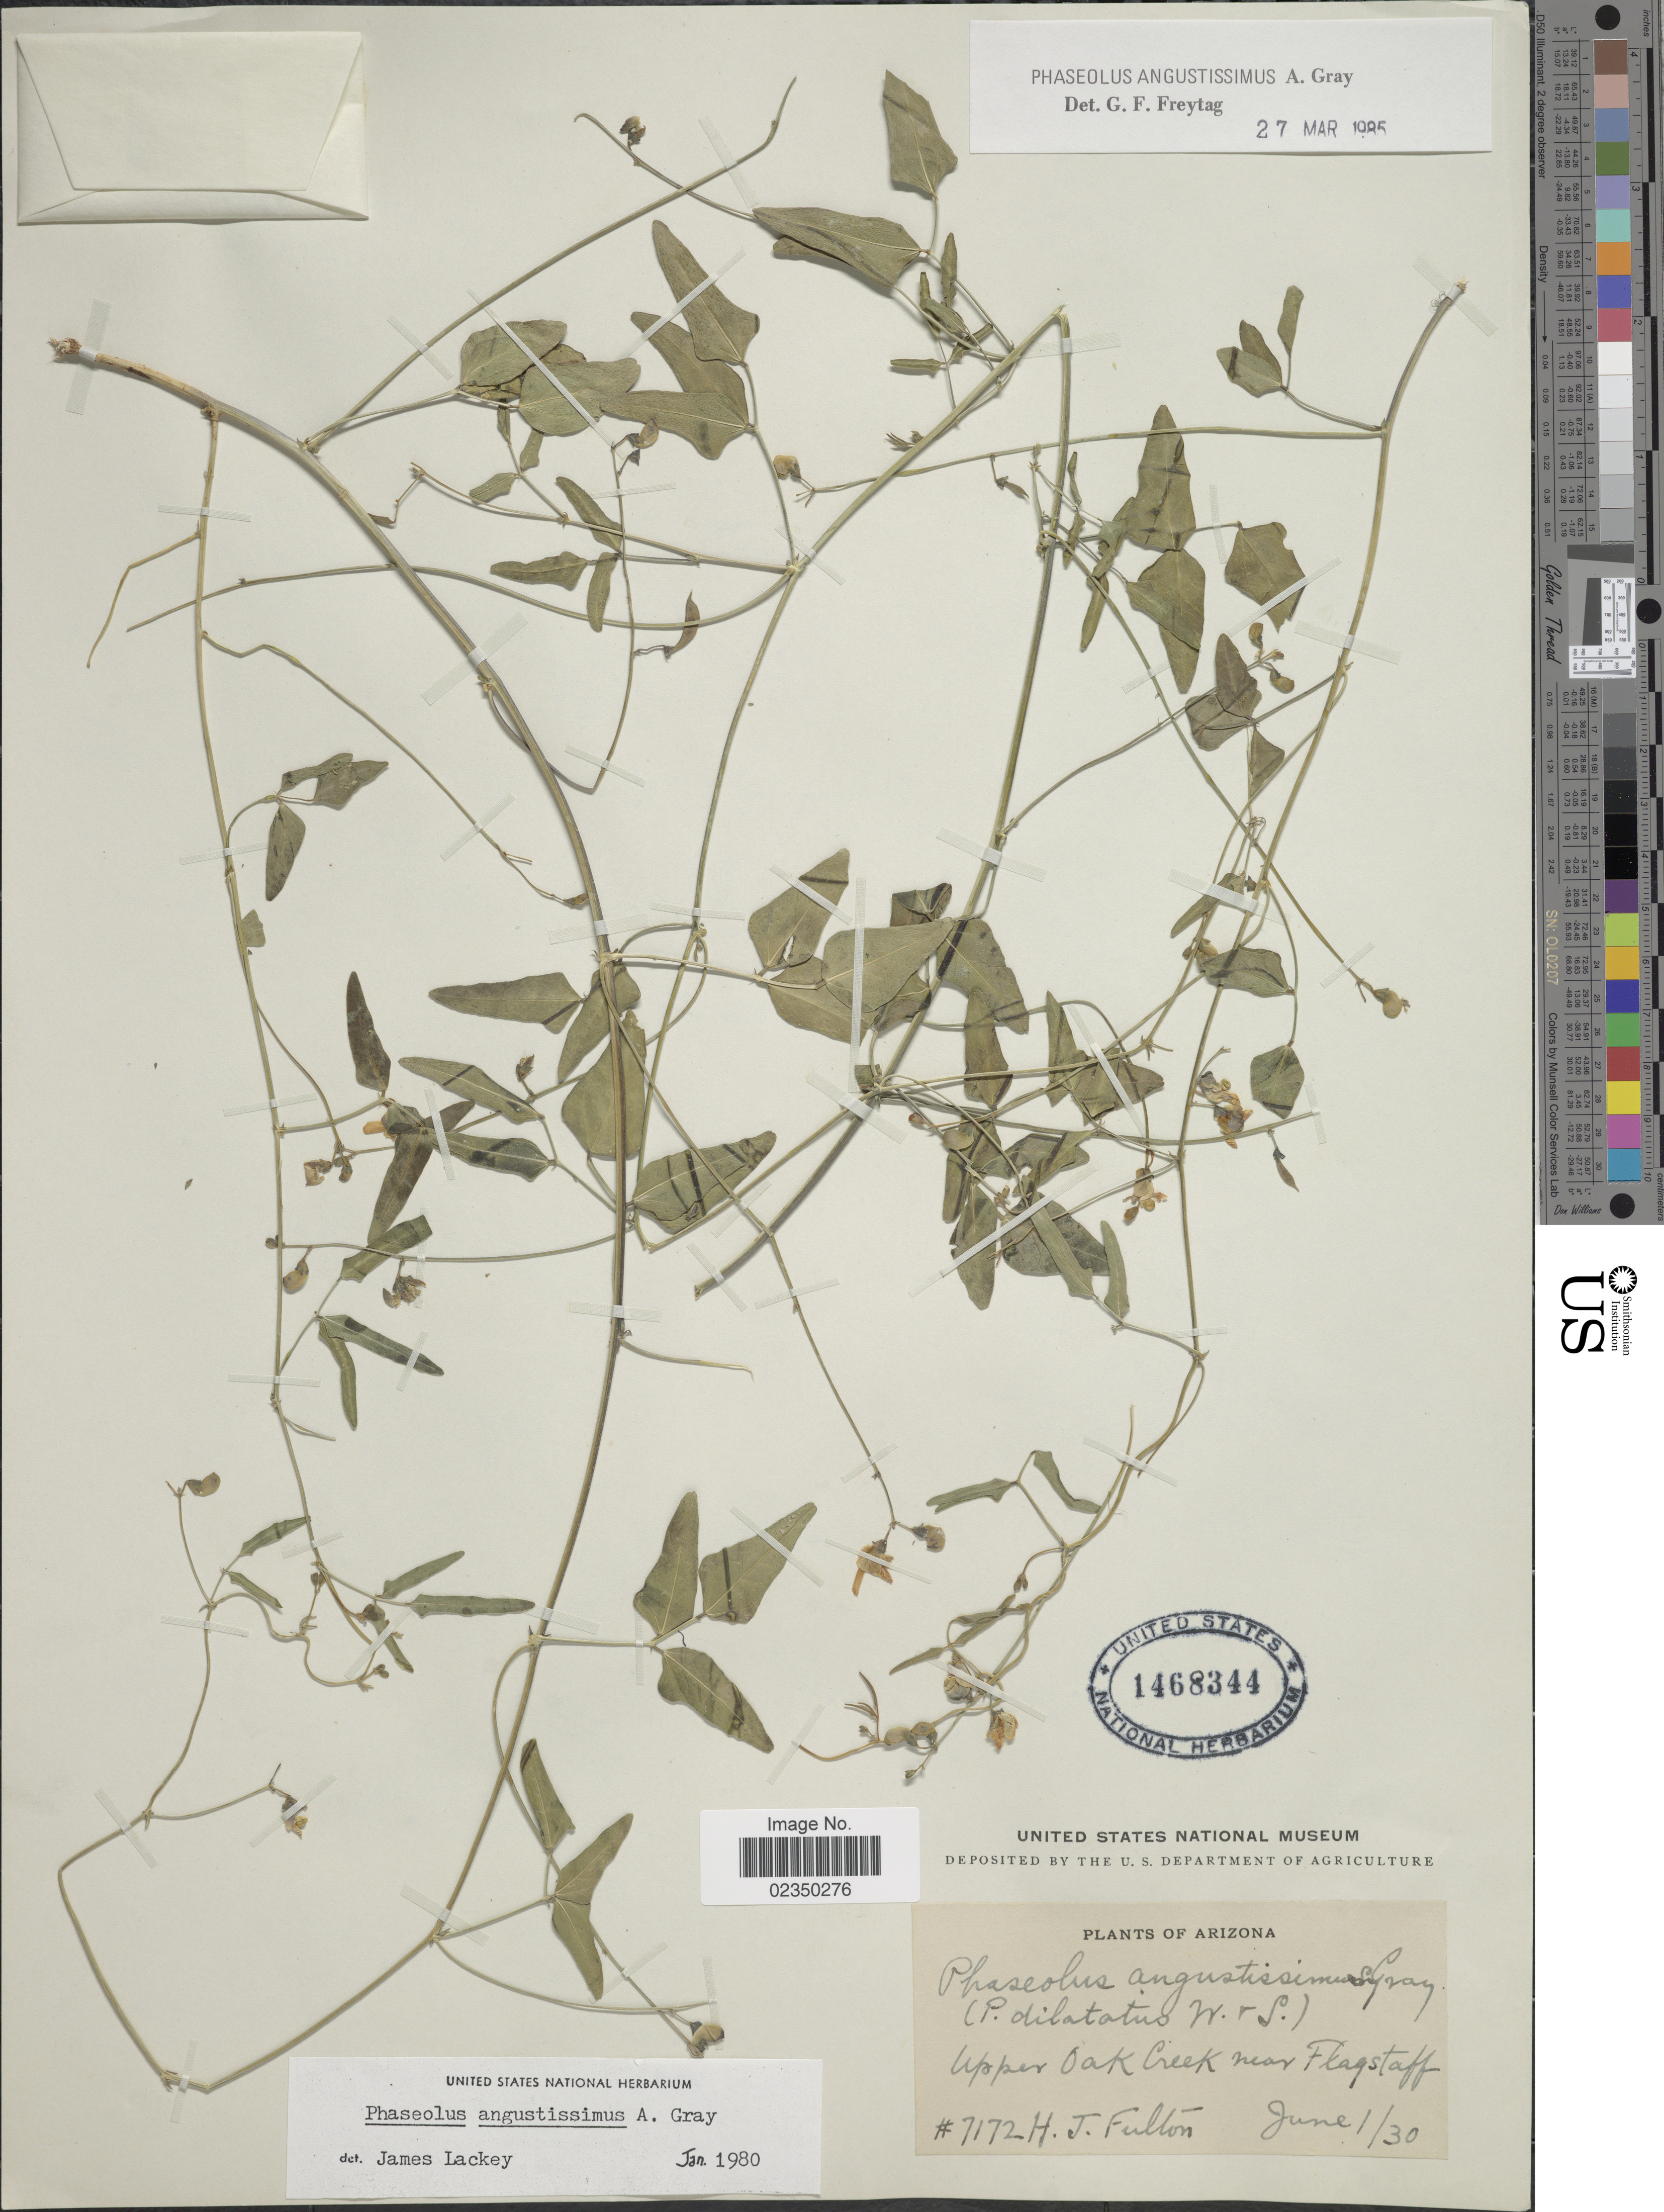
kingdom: Plantae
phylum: Tracheophyta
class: Magnoliopsida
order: Fabales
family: Fabaceae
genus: Phaseolus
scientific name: Phaseolus angustissimus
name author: A. Gray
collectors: H. Fulton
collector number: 7172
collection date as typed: Transcribed d/m/y: 1/6/30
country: United States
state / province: Arizona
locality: Upper Oak Creek near Flagstaff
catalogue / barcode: US 1468344